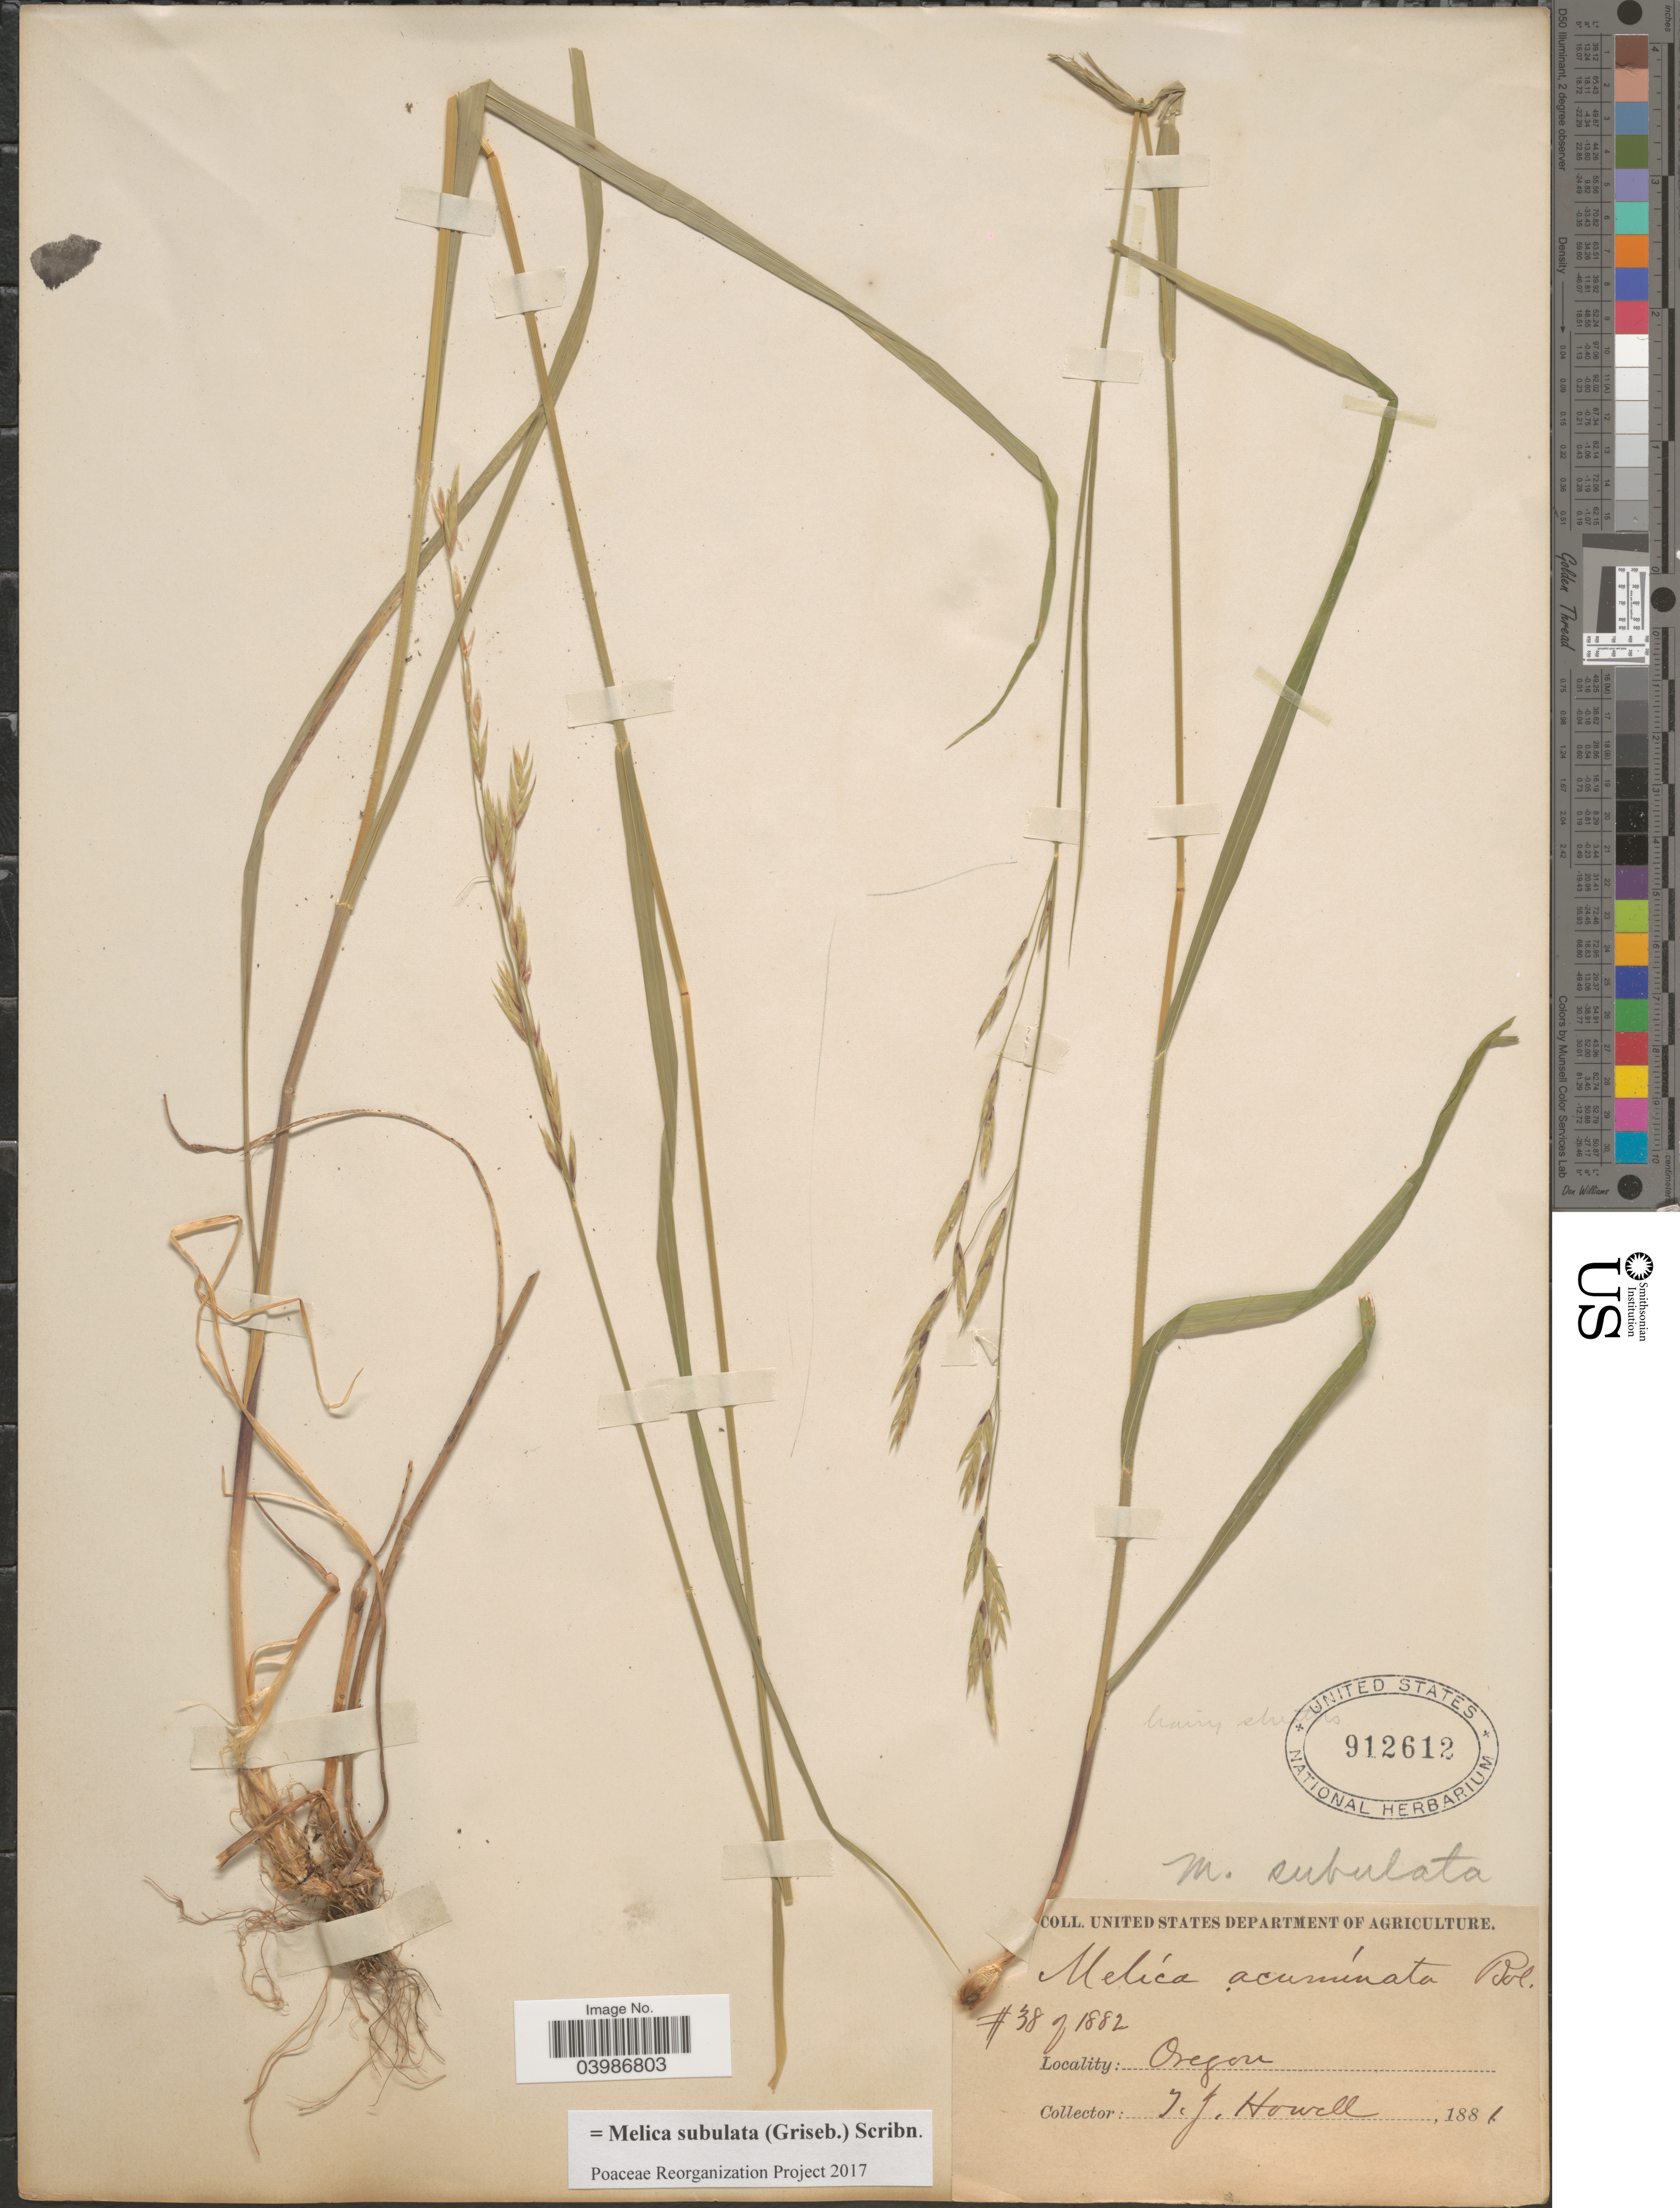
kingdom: Plantae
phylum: Tracheophyta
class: Liliopsida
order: Poales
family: Poaceae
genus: Melica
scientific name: Melica subulata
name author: (Griseb.) Scribn.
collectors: T. J. Howell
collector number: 38 of 1882?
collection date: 1881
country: United States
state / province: Oregon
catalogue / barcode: US 912612